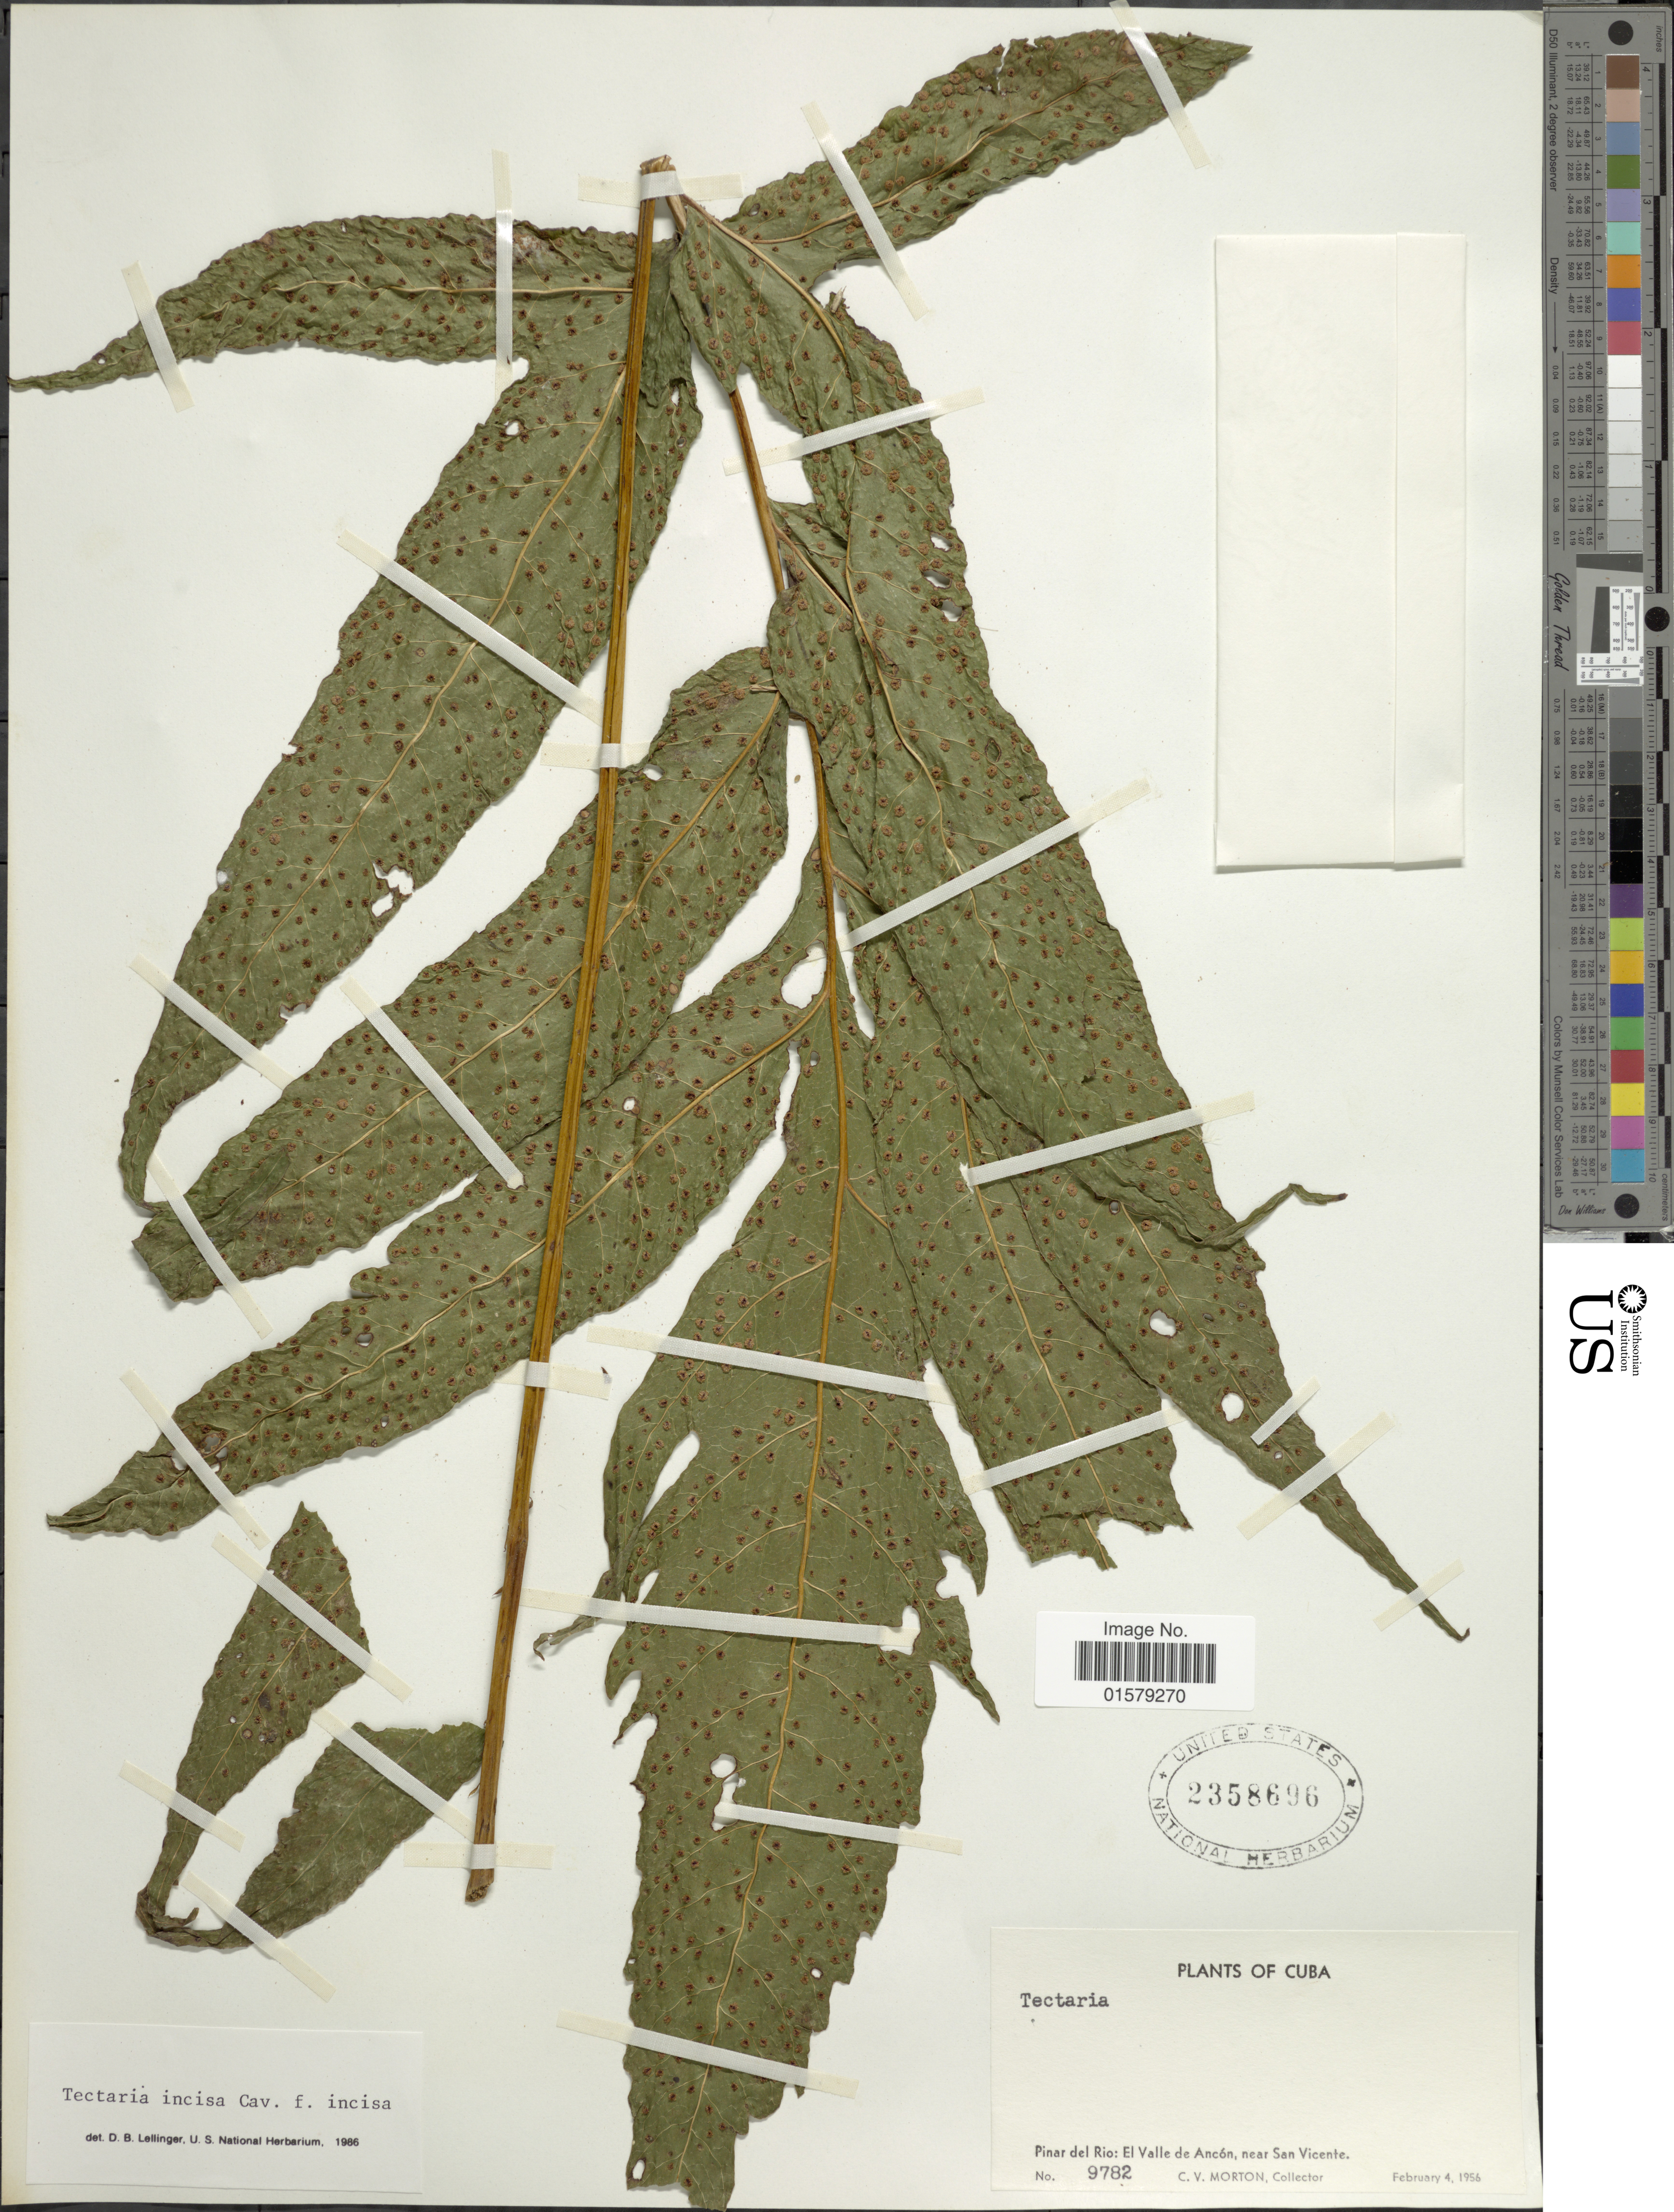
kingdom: Plantae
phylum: Tracheophyta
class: Polypodiopsida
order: Polypodiales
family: Tectariaceae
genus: Tectaria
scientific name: Tectaria incisa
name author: Cav.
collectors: C. V. Morton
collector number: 9782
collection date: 1956-02-04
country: Cuba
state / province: Pinar del Río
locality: El Valle de Ancón, near San Vicente.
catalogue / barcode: US 2358696